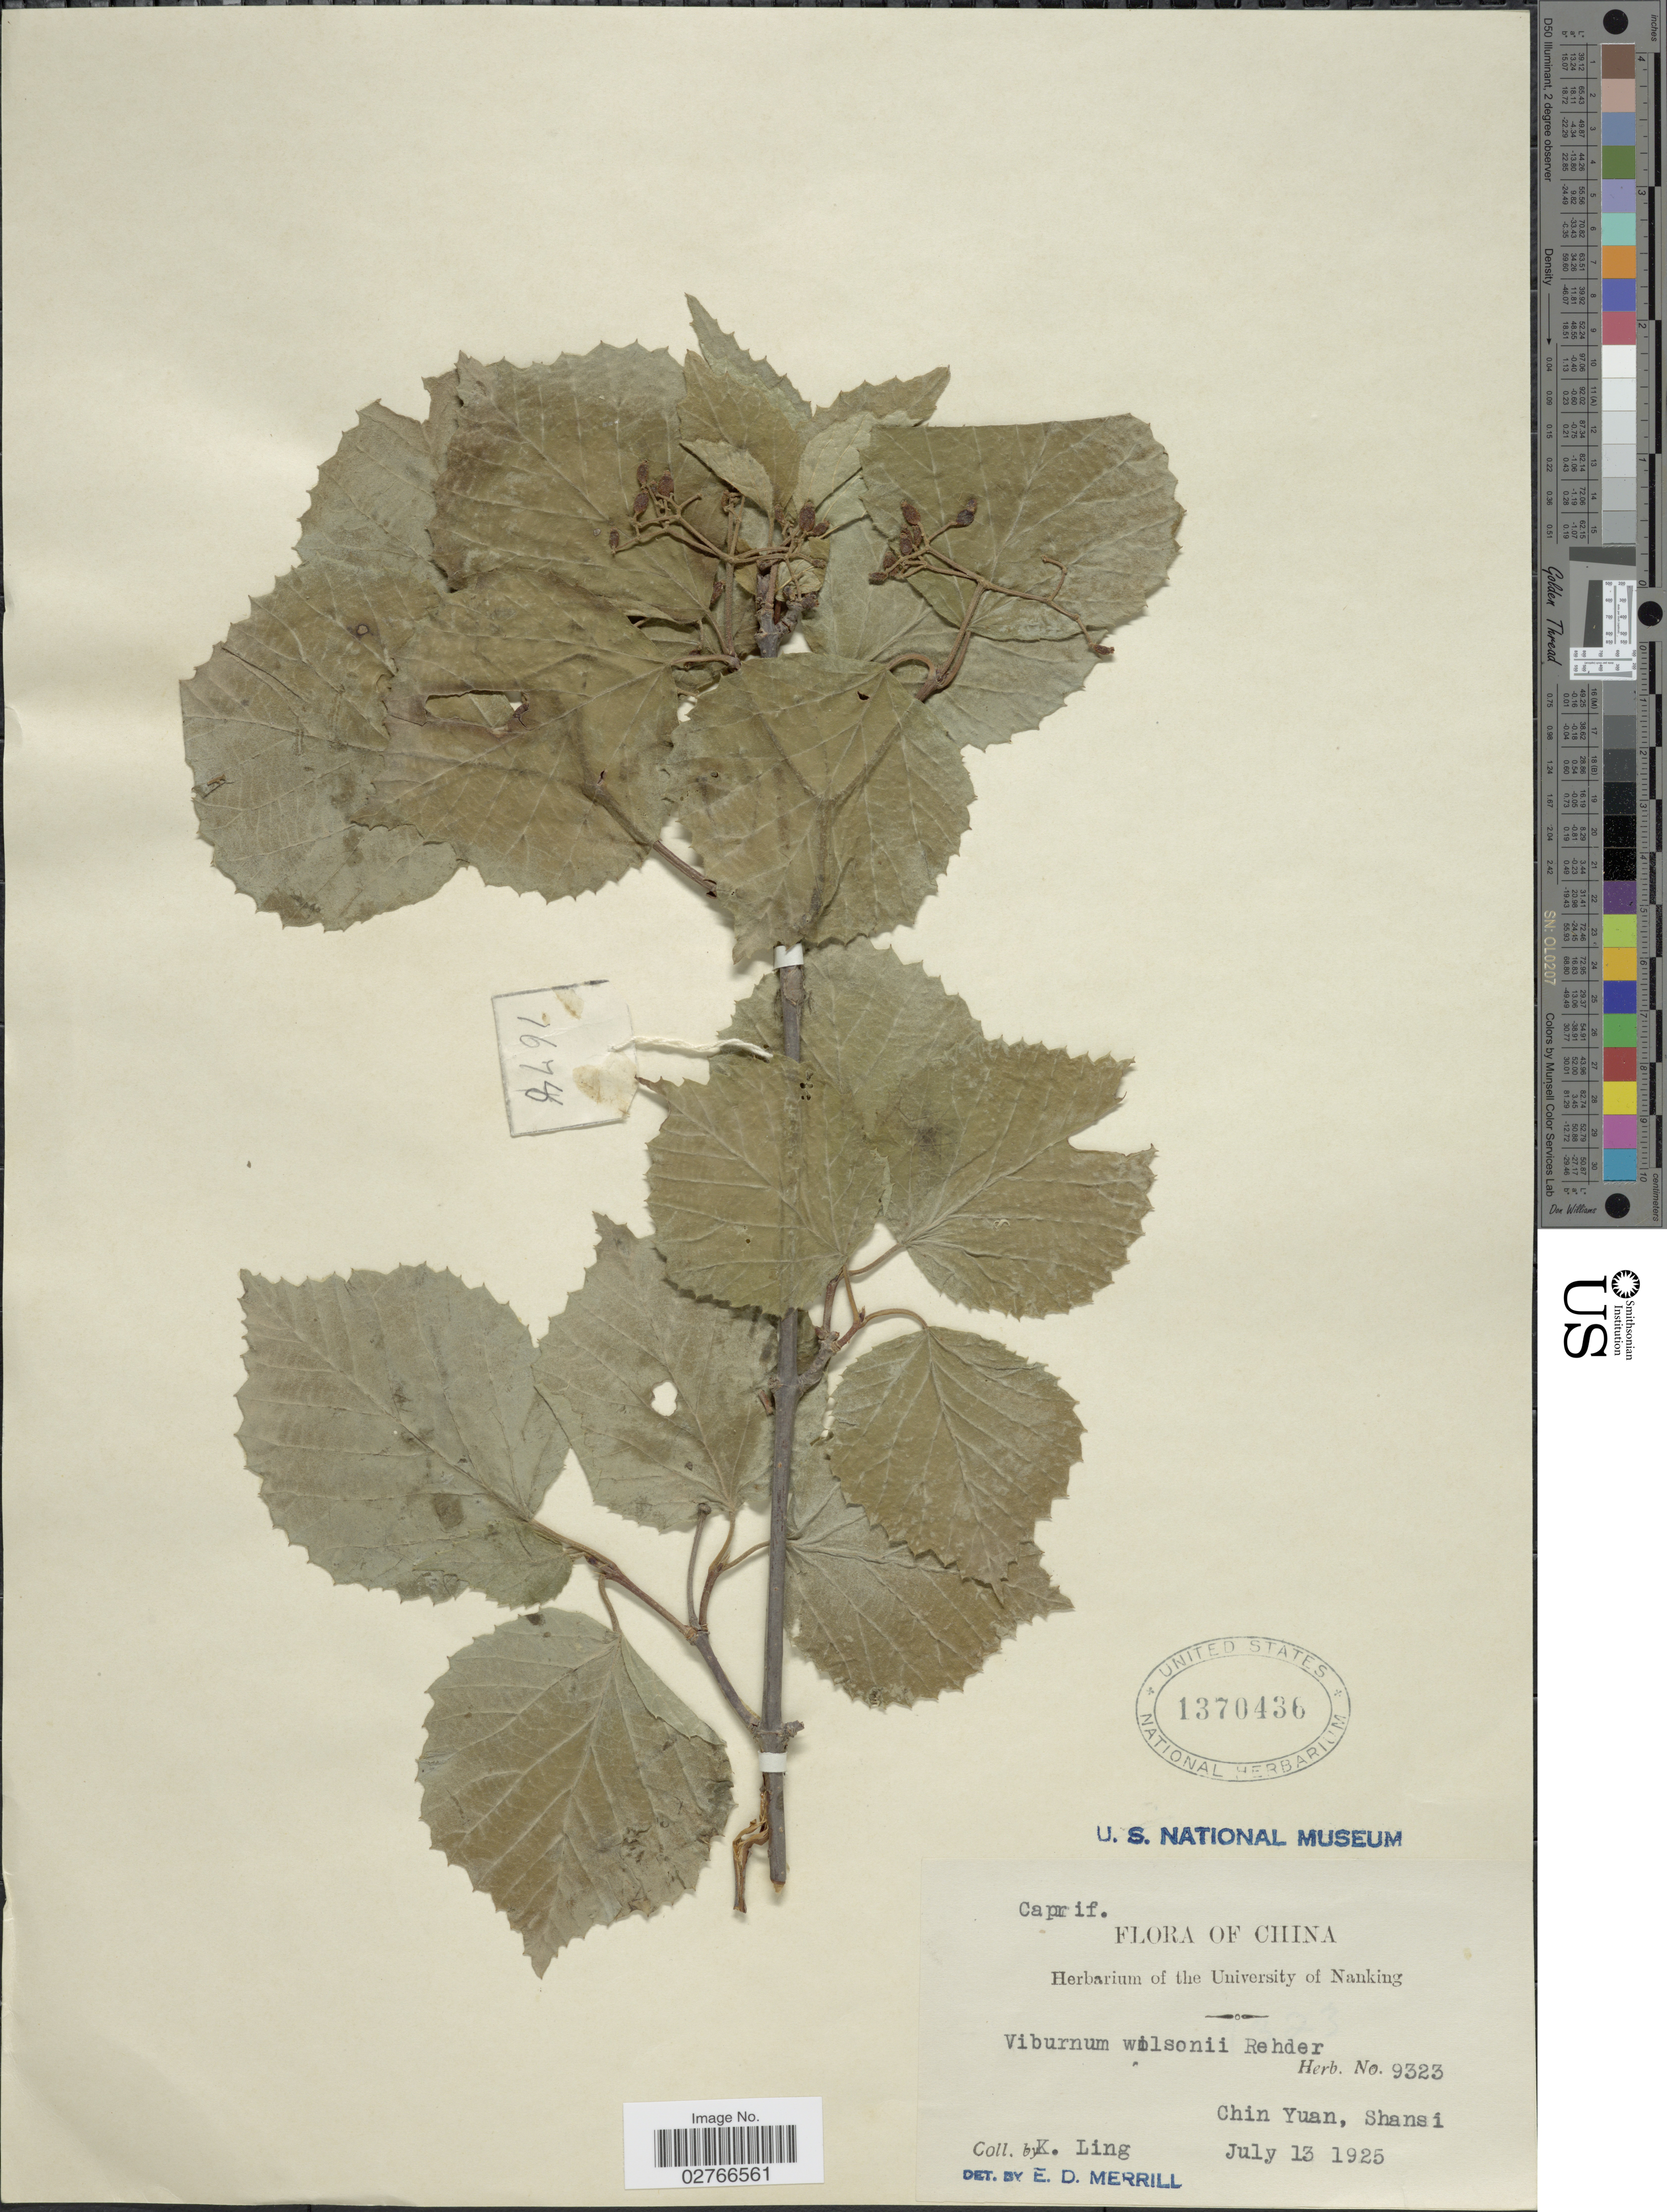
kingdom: Plantae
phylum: Tracheophyta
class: Magnoliopsida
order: Dipsacales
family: Viburnaceae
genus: Viburnum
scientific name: Viburnum wilsonii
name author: Rehder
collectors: K. Ling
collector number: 9323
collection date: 1925-07-13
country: China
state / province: Shanxi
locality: Chin Yuan, Shansi.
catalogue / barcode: US 1370436